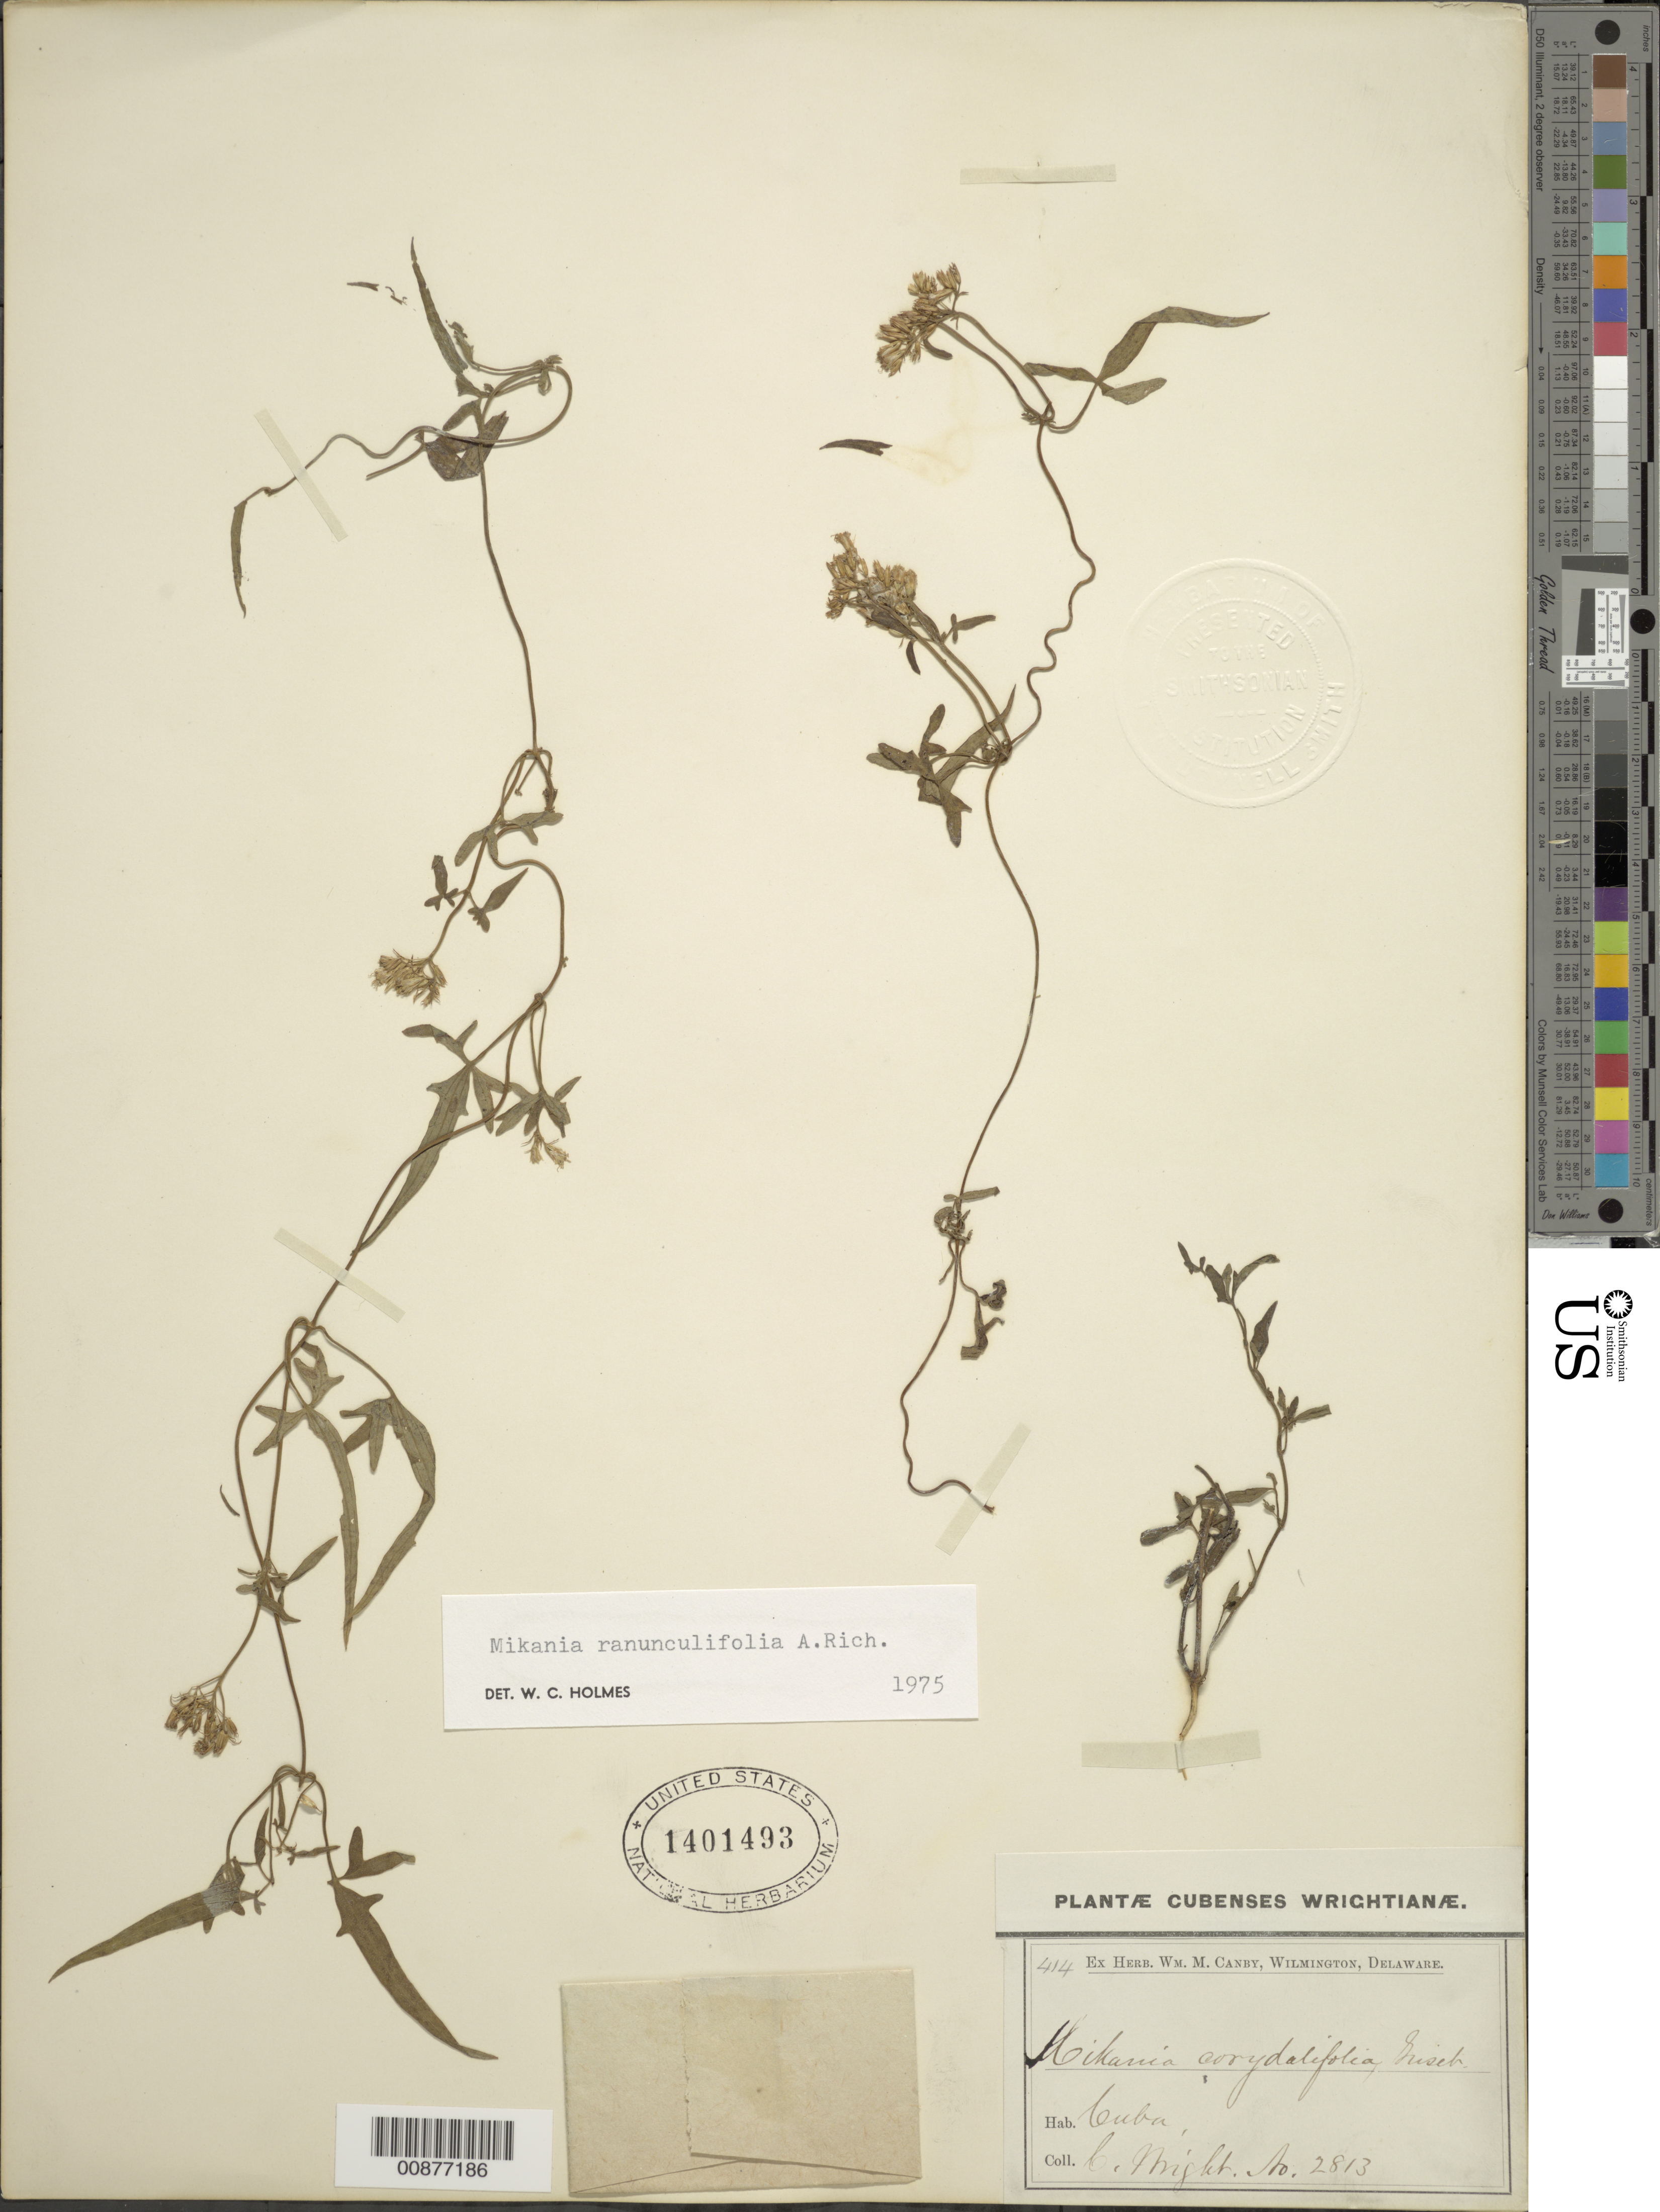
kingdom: Plantae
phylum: Tracheophyta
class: Magnoliopsida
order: Asterales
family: Asteraceae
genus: Mikania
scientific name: Mikania ranunculifolia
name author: A. Rich.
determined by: Holmes, Walter C., (BAYLU), Baylor University (UNITED STATES)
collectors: C. Wright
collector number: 414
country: Cuba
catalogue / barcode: US 1401493